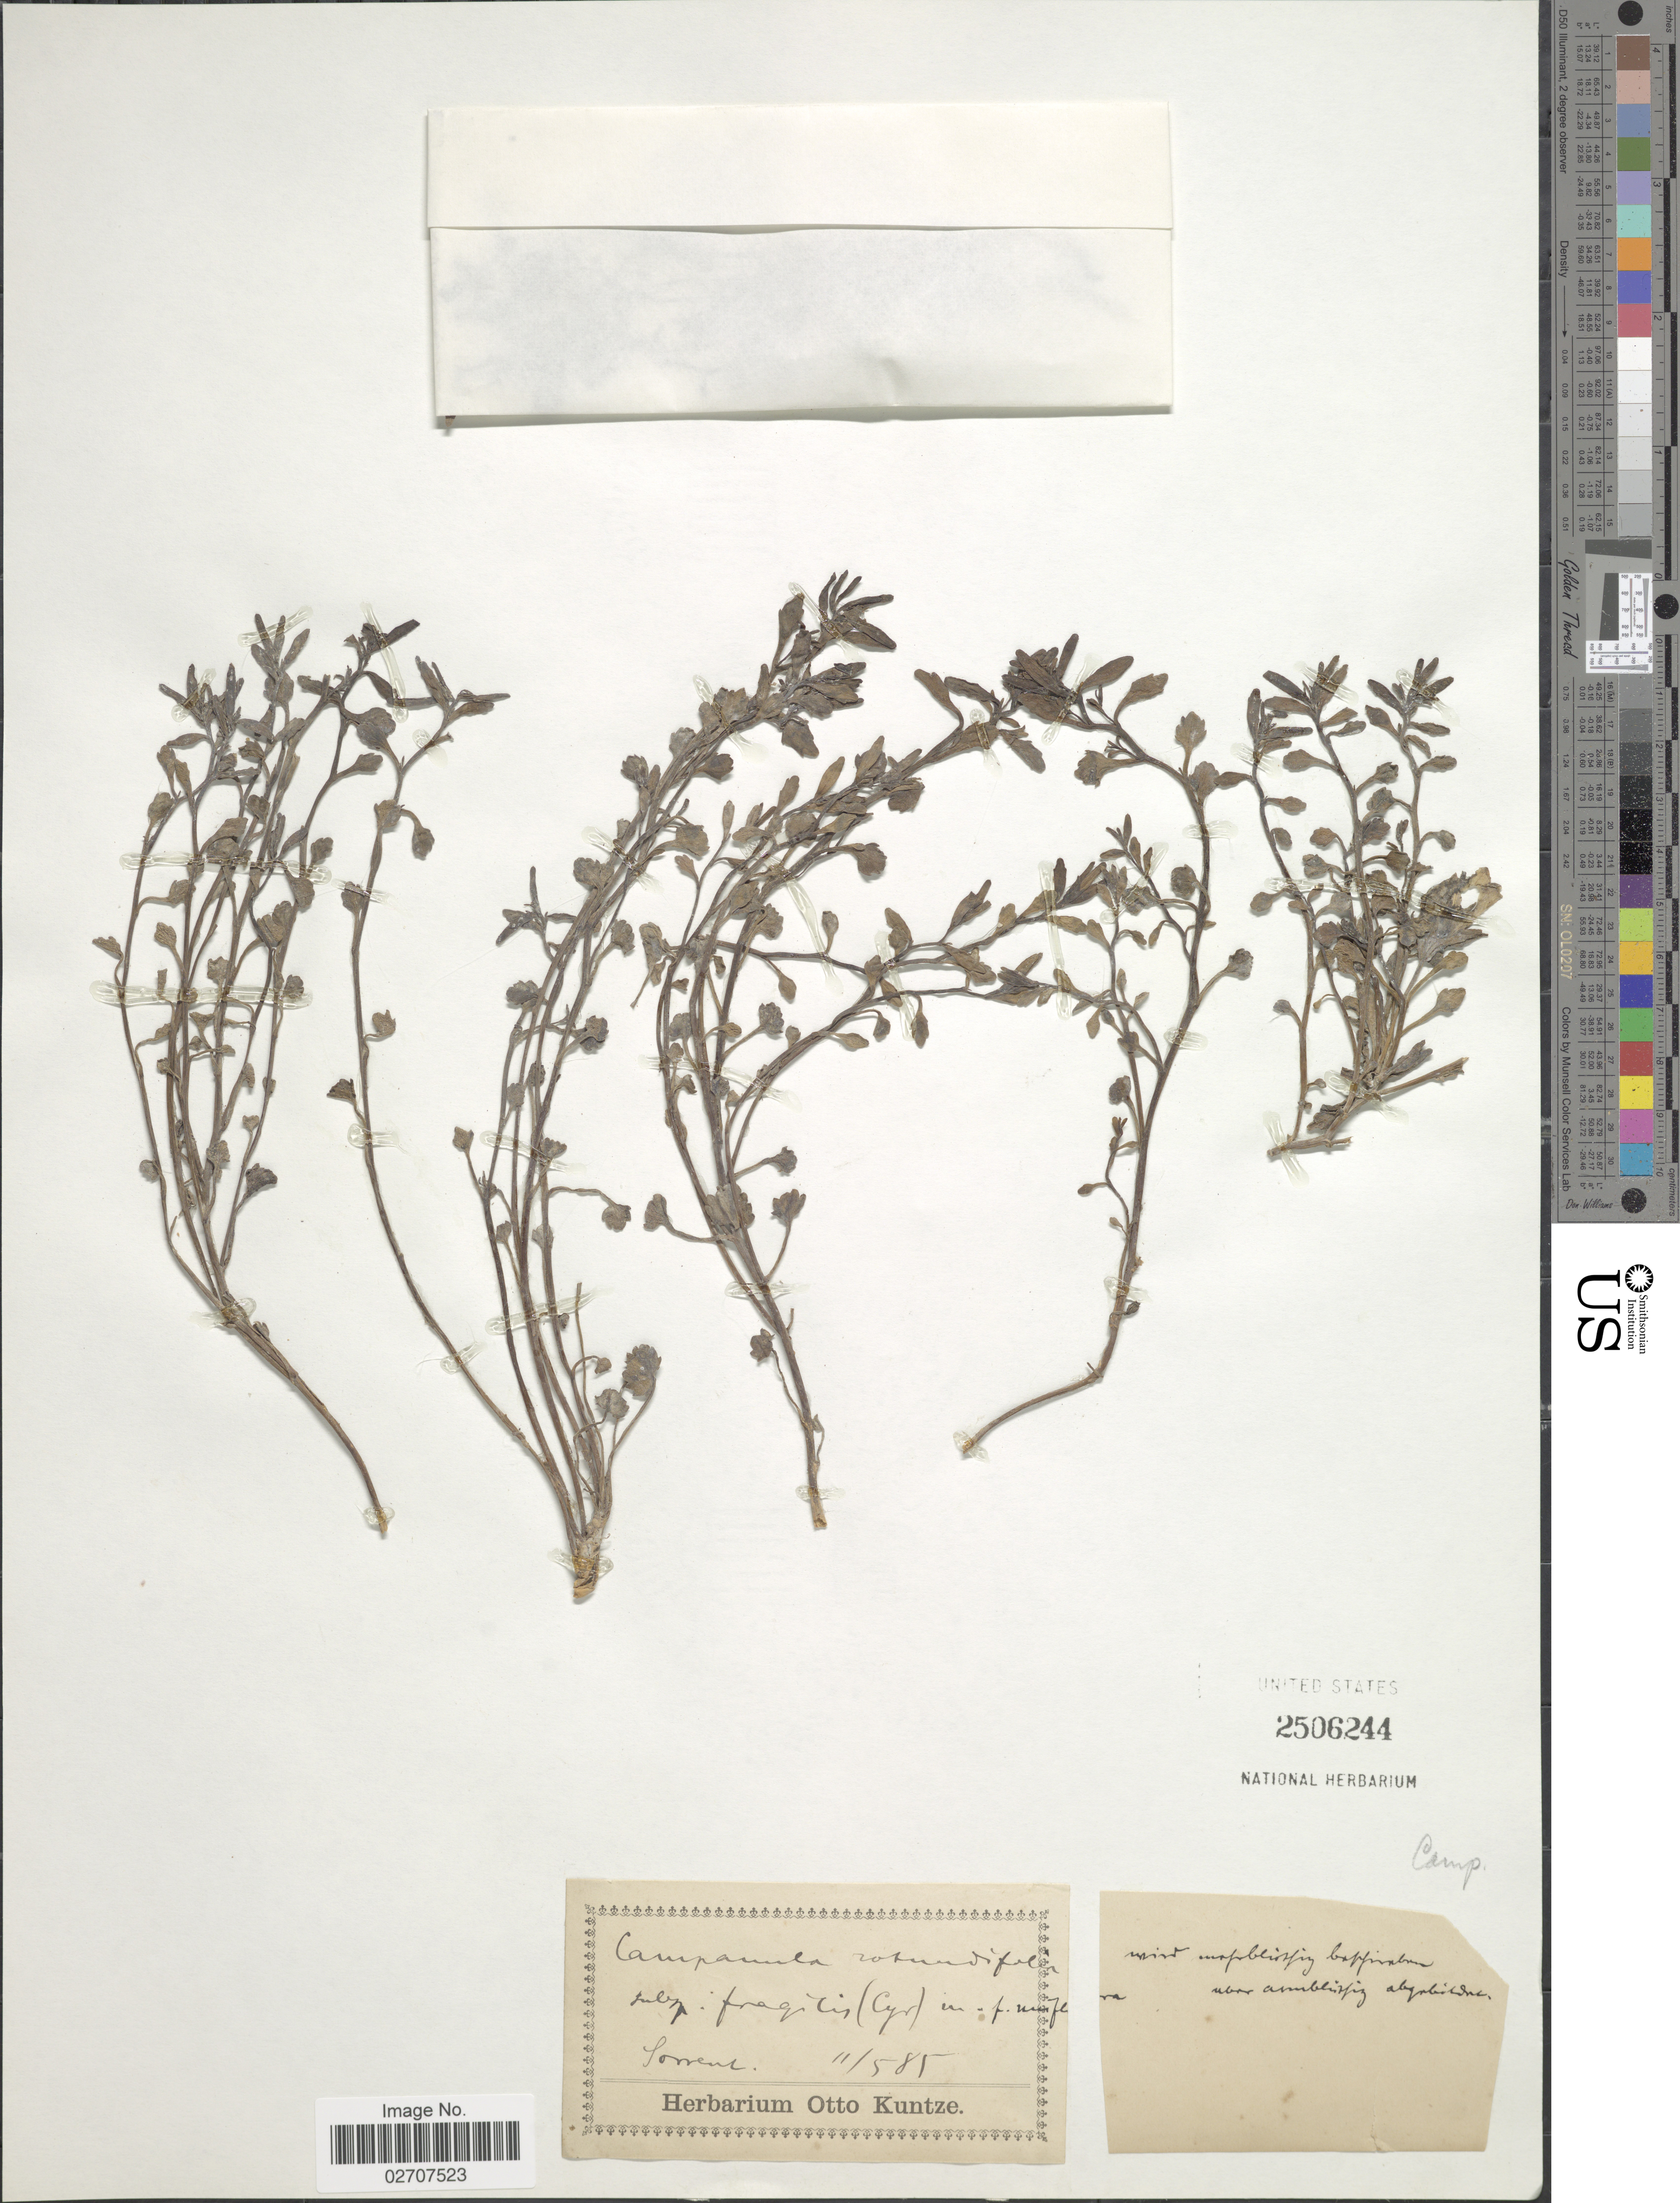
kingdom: Plantae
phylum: Tracheophyta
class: Magnoliopsida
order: Asterales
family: Campanulaceae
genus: Campanula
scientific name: Campanula fragilis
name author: Cirillo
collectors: ex herb. Otto Kuntze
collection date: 1885-05-11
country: Italy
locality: Sorrento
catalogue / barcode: US 2506244